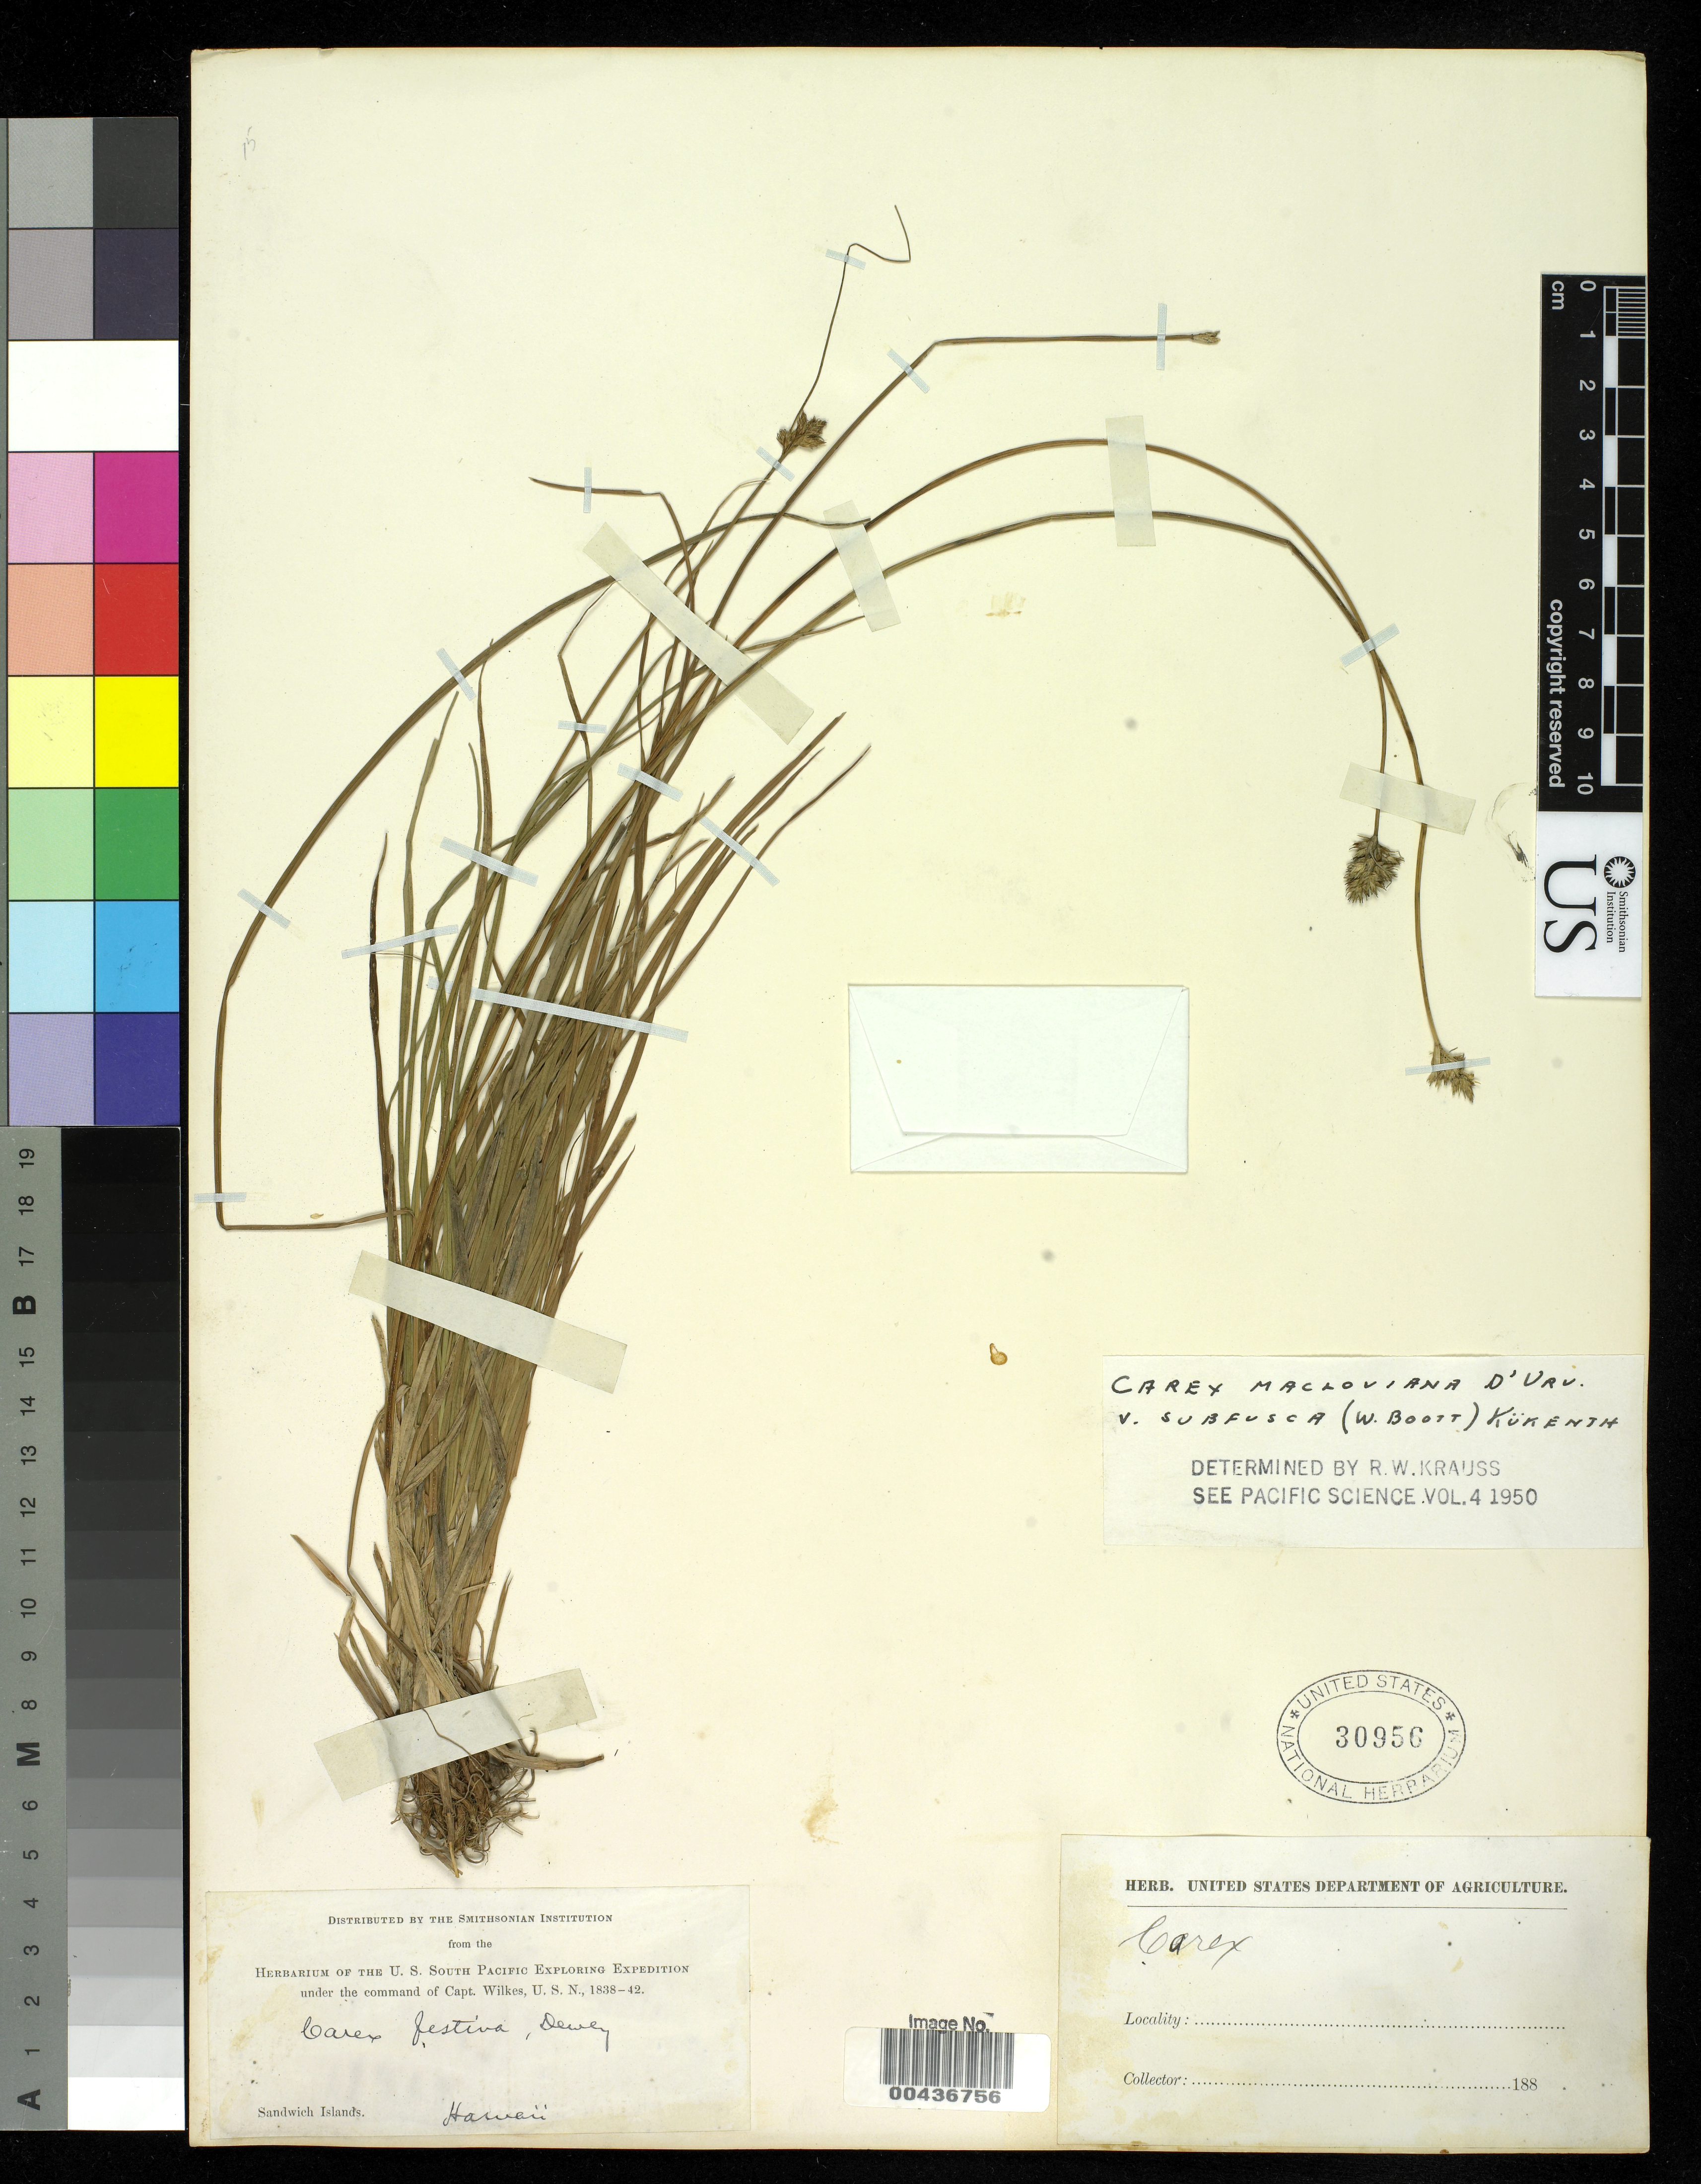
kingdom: Plantae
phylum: Tracheophyta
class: Liliopsida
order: Poales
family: Cyperaceae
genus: Carex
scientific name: Carex subfusca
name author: W. Boott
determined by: Wagner, W. L., (BOT), Smithsonian Institution - National Museum of Natural History (UNITED STATES)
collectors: Wilkes Explor. Exped.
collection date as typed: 1838 to -- --- 1842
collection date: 1838/1842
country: United States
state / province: Hawaii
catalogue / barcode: US 30956